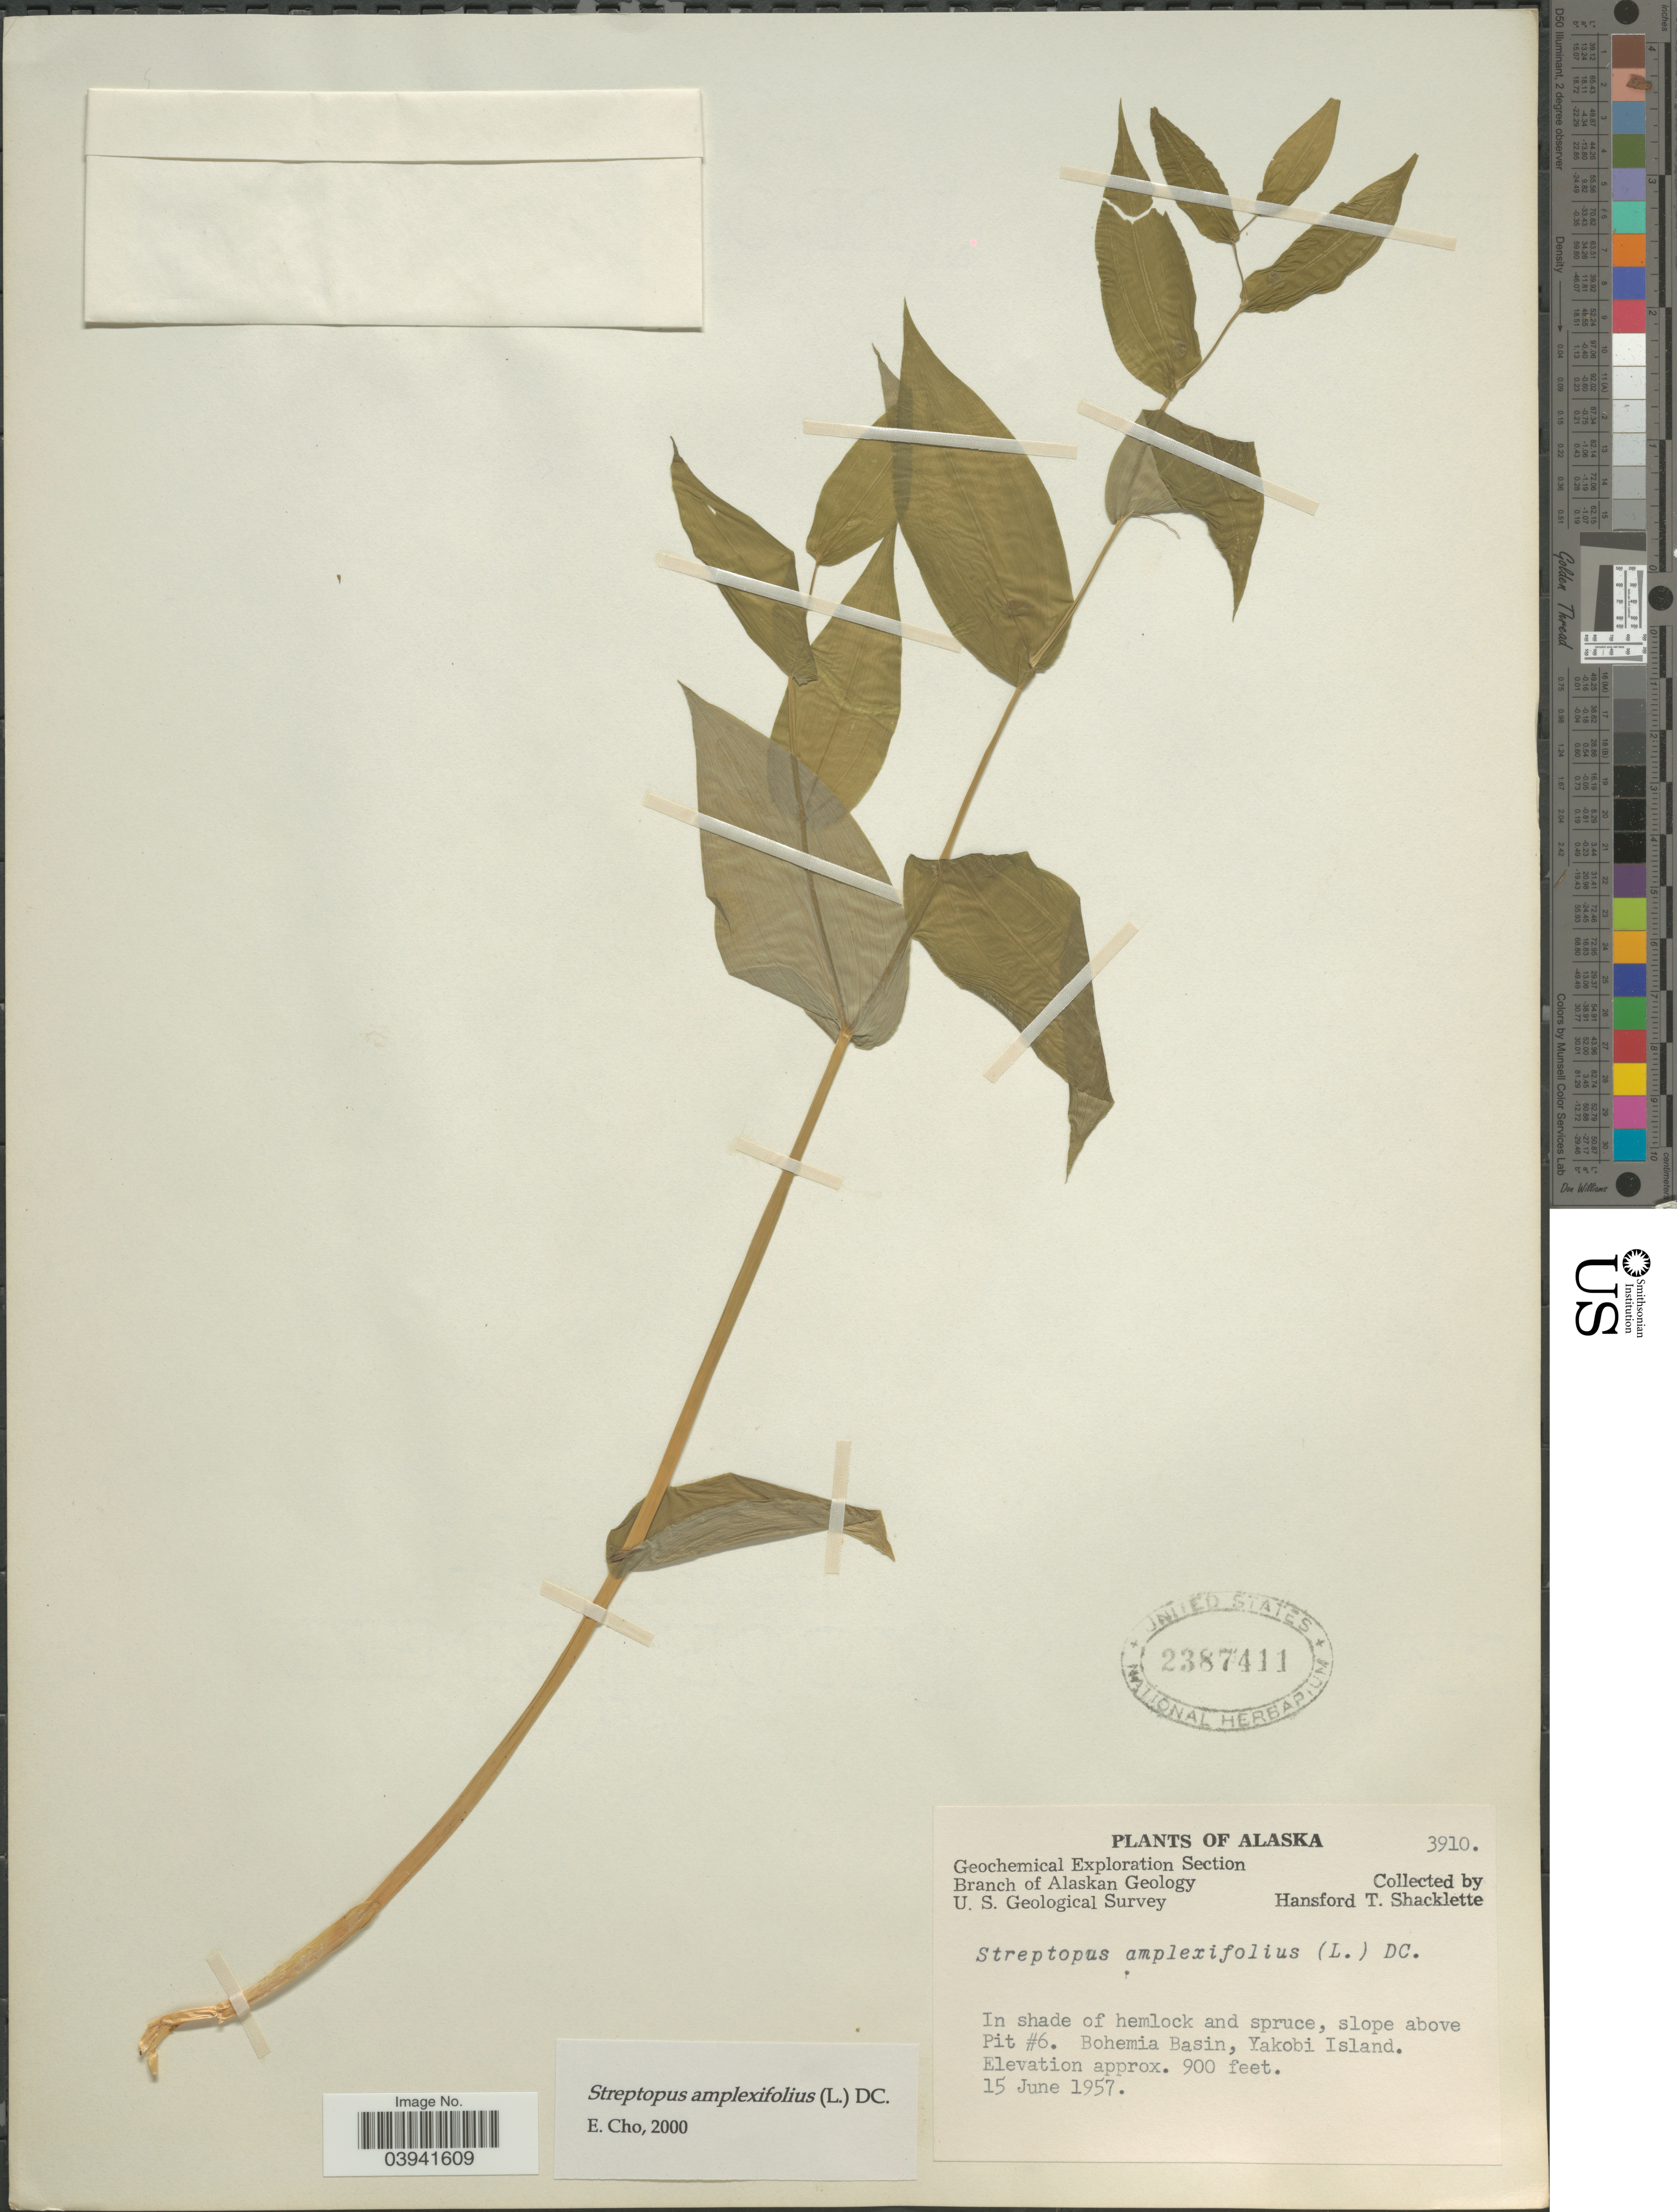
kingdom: Plantae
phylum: Tracheophyta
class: Liliopsida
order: Liliales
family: Liliaceae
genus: Streptopus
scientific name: Streptopus amplexifolius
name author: (L.) DC.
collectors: H. Shacklette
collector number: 3910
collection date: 1957-06-15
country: United States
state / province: Alaska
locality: Slope above Pit #6. Bohemia Basin, Yakobi Island.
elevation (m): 274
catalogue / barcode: US 2387411